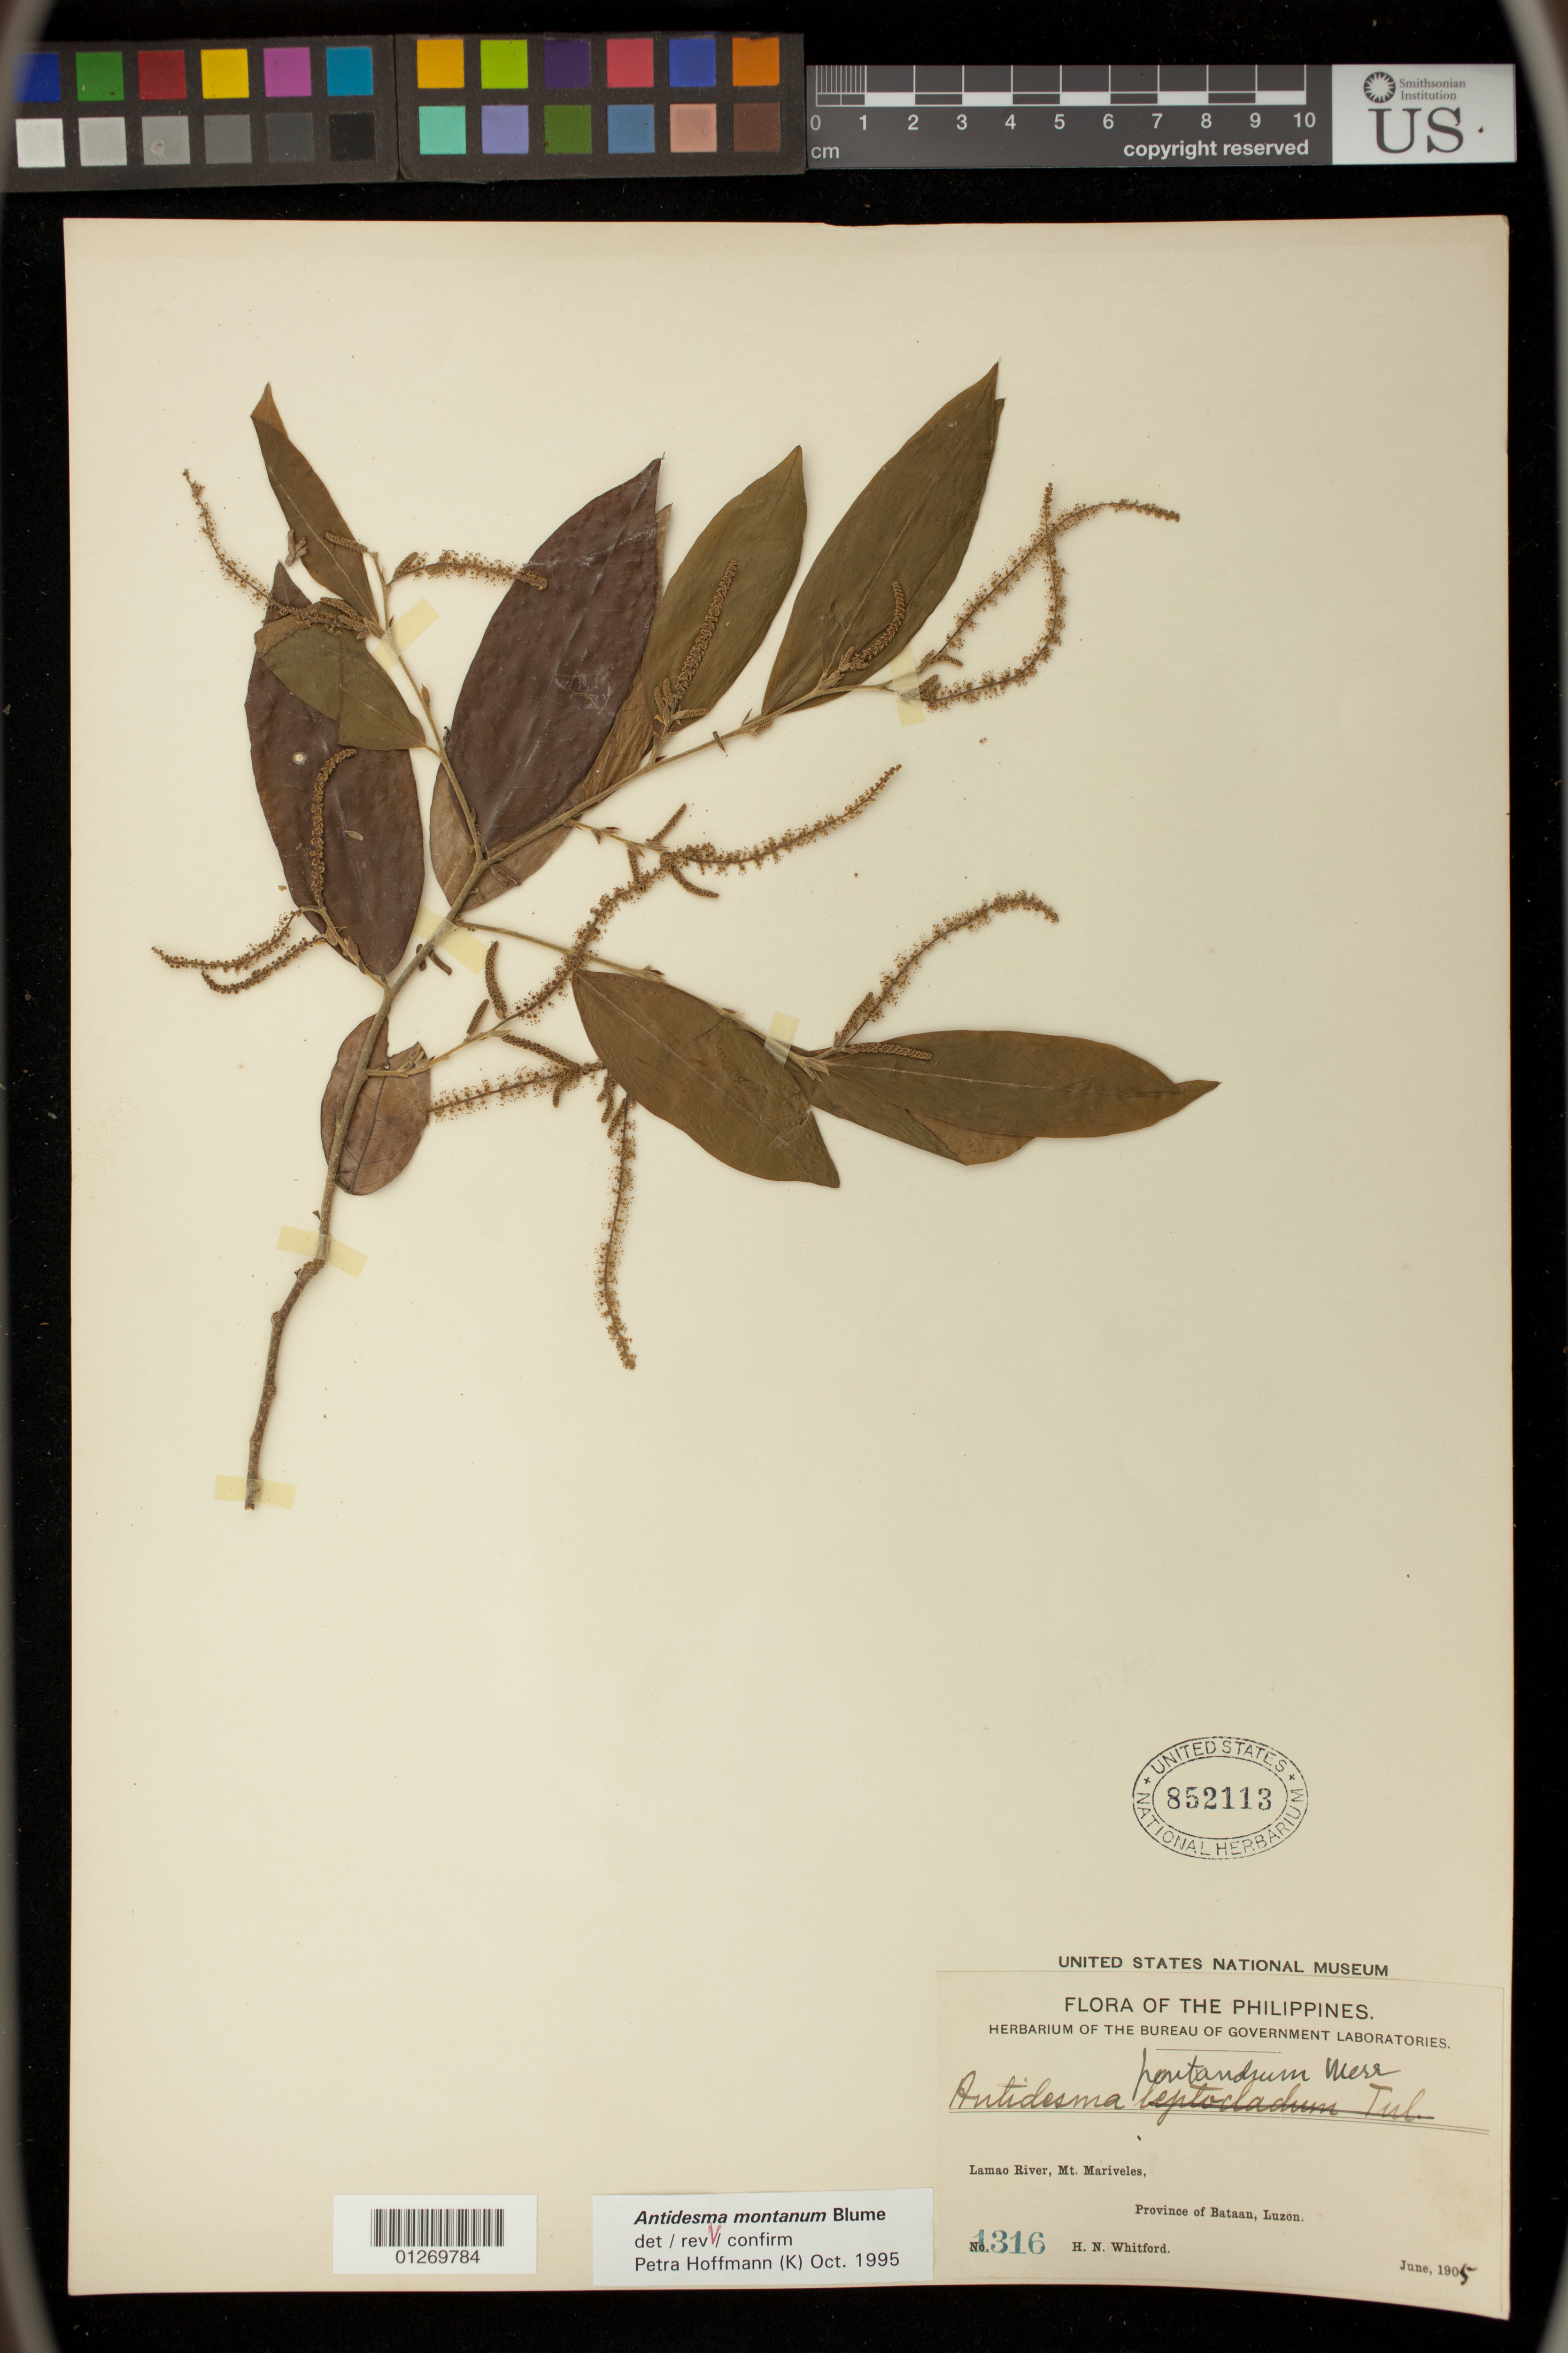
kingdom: Plantae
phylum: Tracheophyta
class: Magnoliopsida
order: Malpighiales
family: Phyllanthaceae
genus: Antidesma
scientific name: Antidesma montanum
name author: Blume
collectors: H. N. Whitford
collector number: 1316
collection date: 1905-06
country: Philippines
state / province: Central Luzon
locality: Province of Bataan, Luzon. Lamao River, Mt. Mariveles.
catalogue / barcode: US 852113